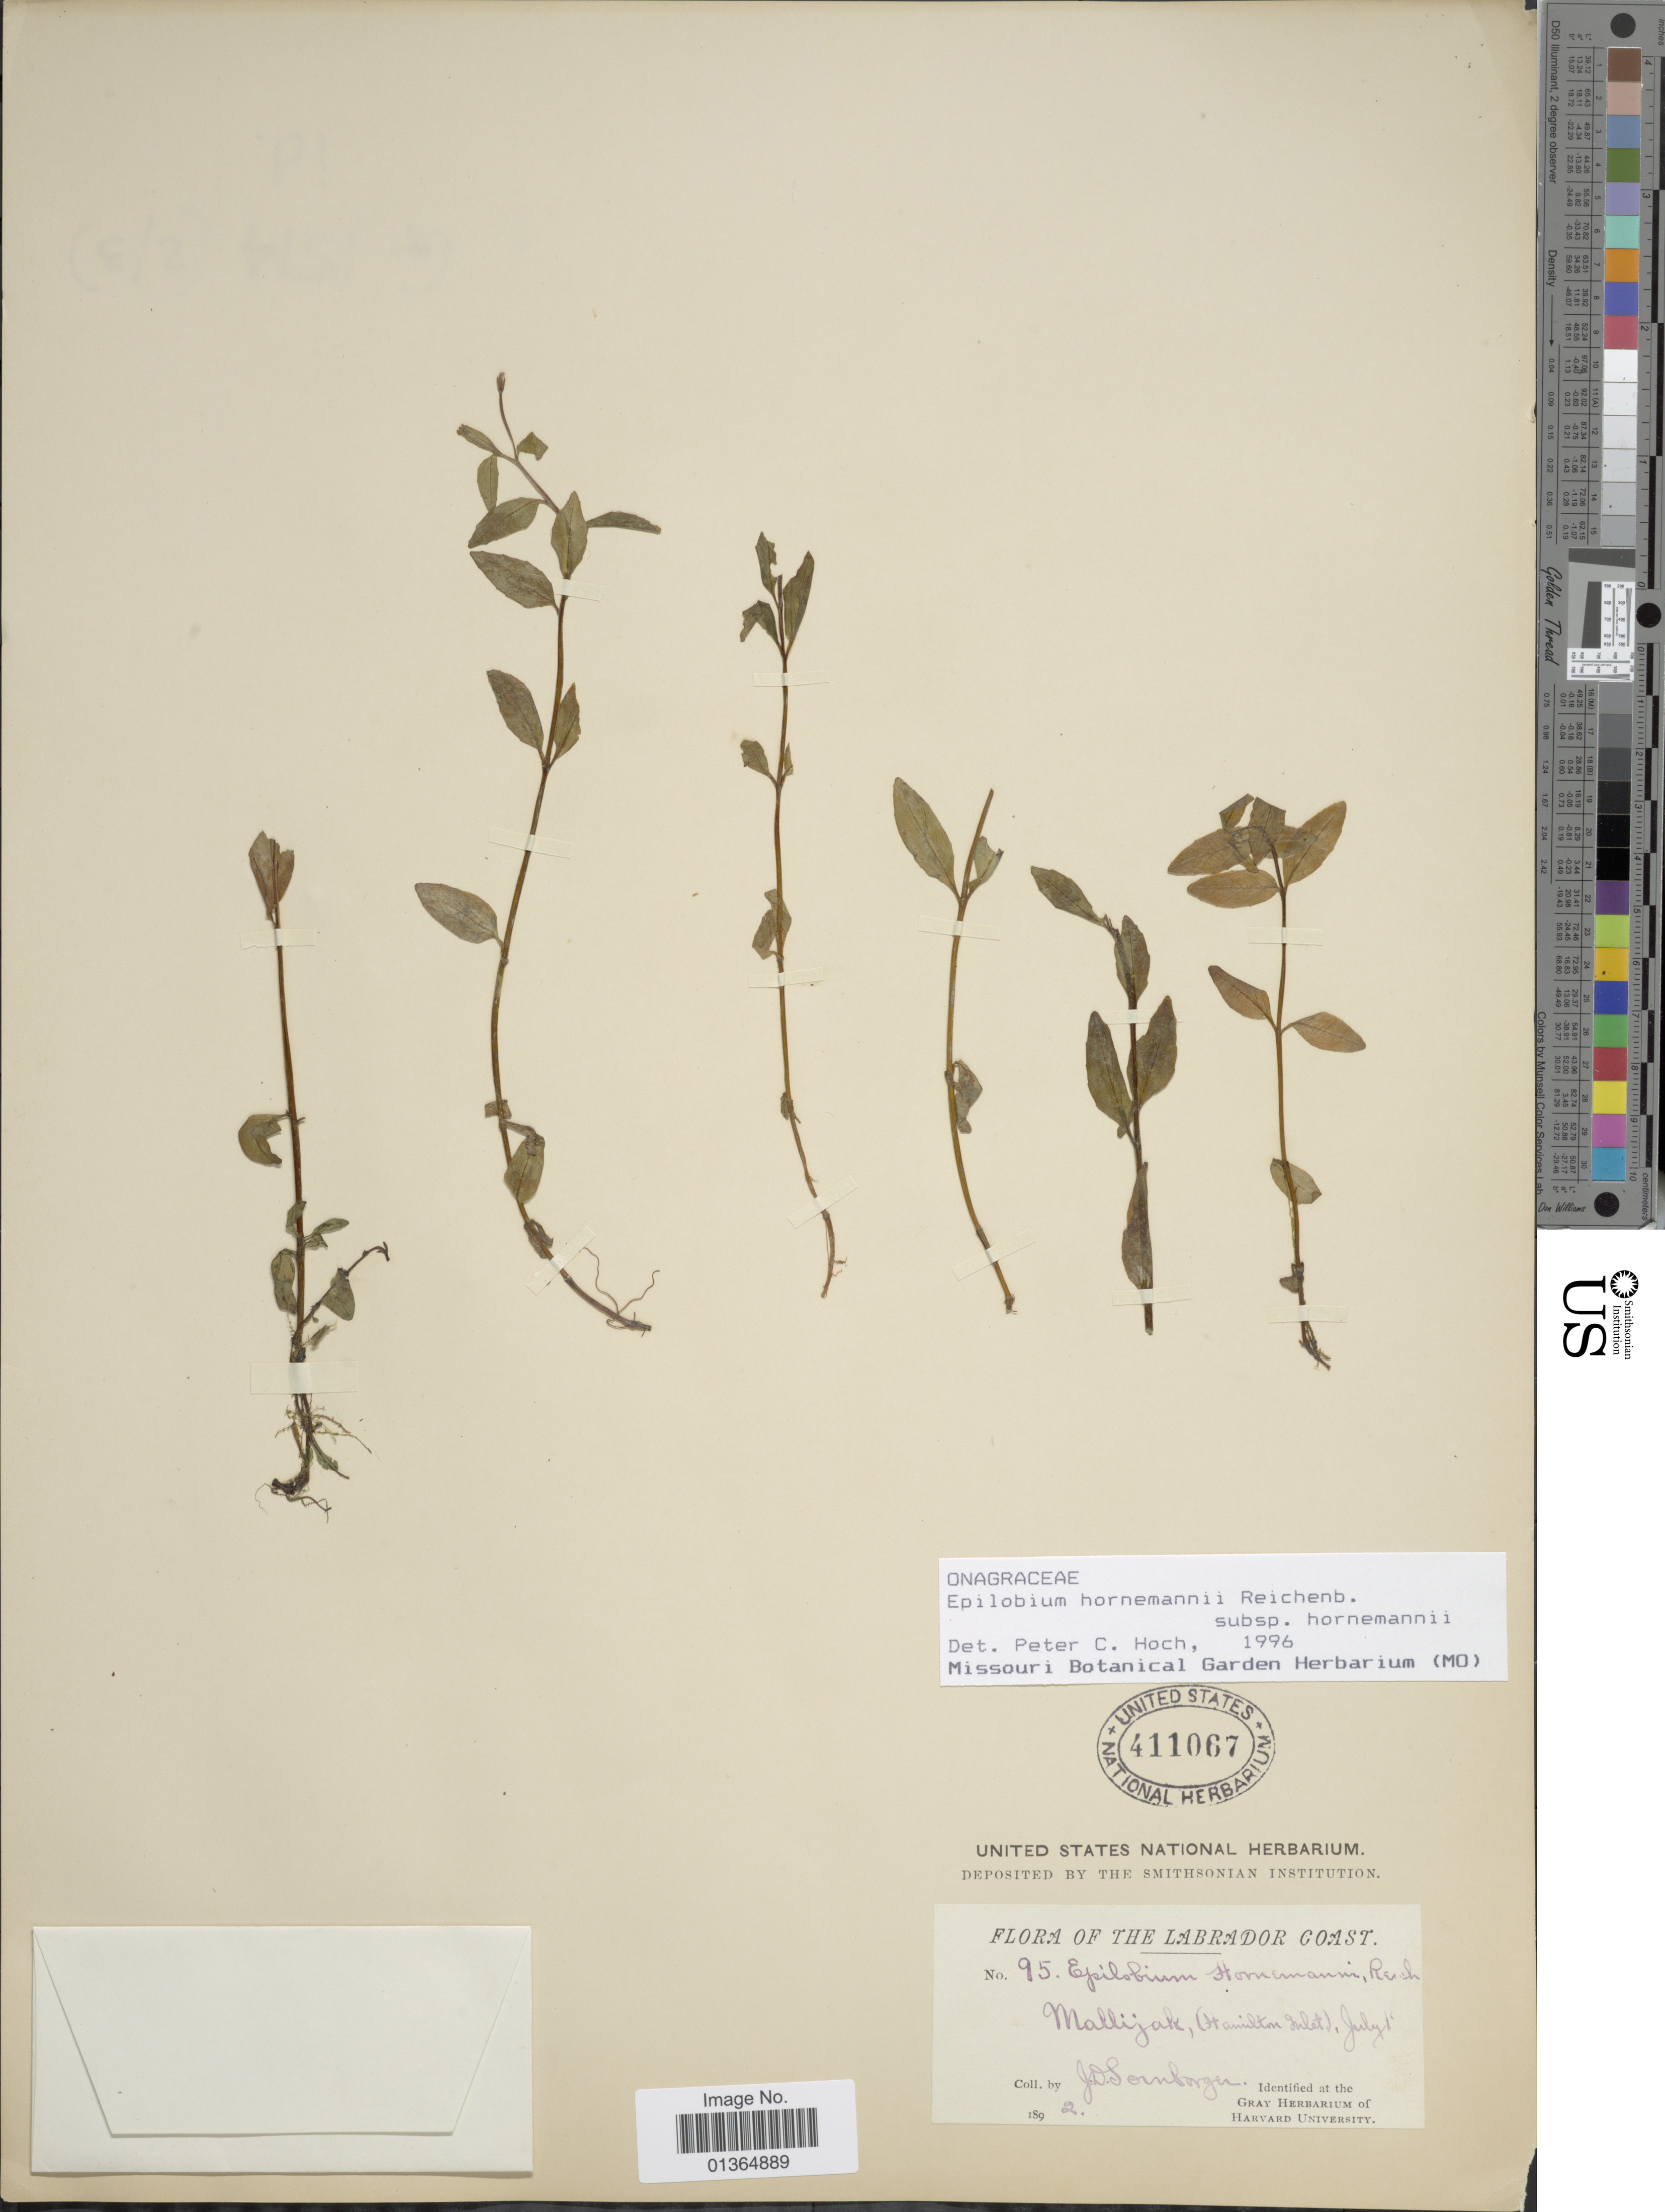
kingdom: Plantae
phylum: Tracheophyta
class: Magnoliopsida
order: Myrtales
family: Onagraceae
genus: Epilobium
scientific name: Epilobium hornemannii subsp. hornemannii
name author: Rchb.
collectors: J. Sornborger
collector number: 95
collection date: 1892-07-01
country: Canada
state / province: Newfoundland and Labrador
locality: Labrador Coast. Mallijak, (Hamilton Inlet).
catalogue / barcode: US 411067